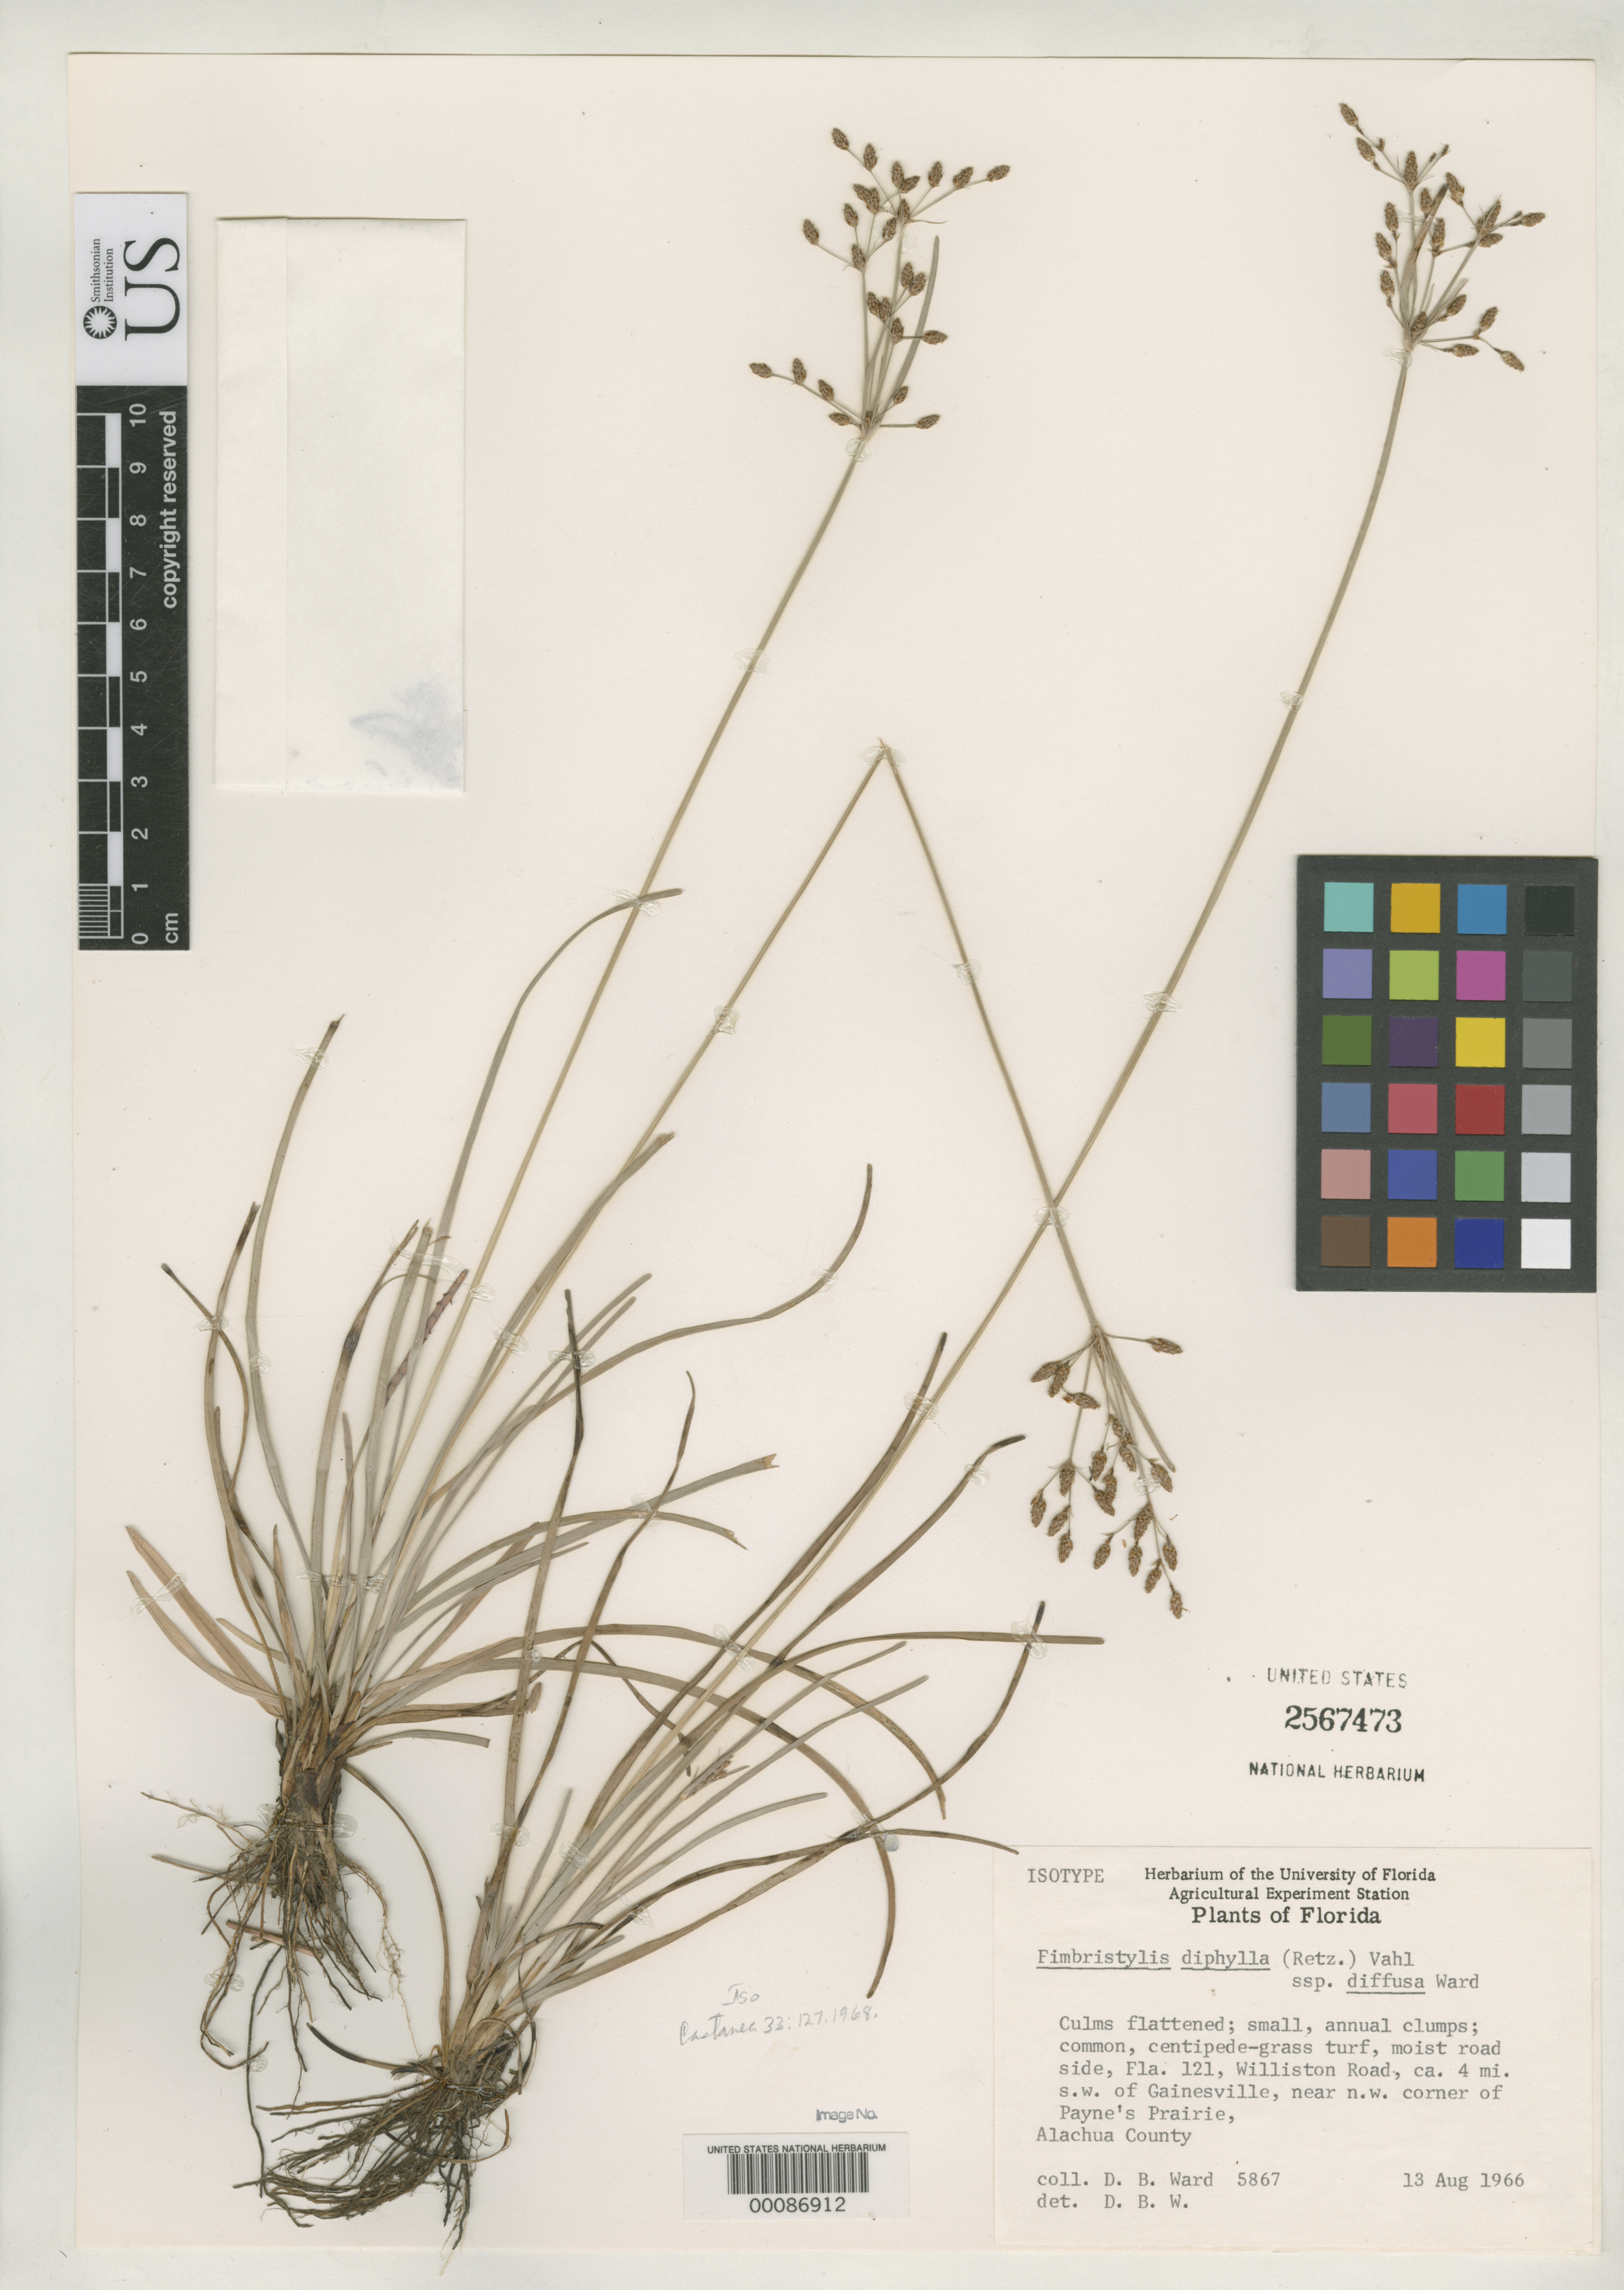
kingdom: Plantae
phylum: Tracheophyta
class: Liliopsida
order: Poales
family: Cyperaceae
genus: Fimbristylis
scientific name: Fimbristylis diphylla subsp. diffusa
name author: D.B. Ward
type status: Isotype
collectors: D. B. Ward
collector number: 5867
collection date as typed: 13 Aug 1966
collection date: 1966-08-13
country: United States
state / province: Florida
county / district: Alachua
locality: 4 mi SW of Gainesville, near NW corner of Paynes Prairie.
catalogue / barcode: US 2567473